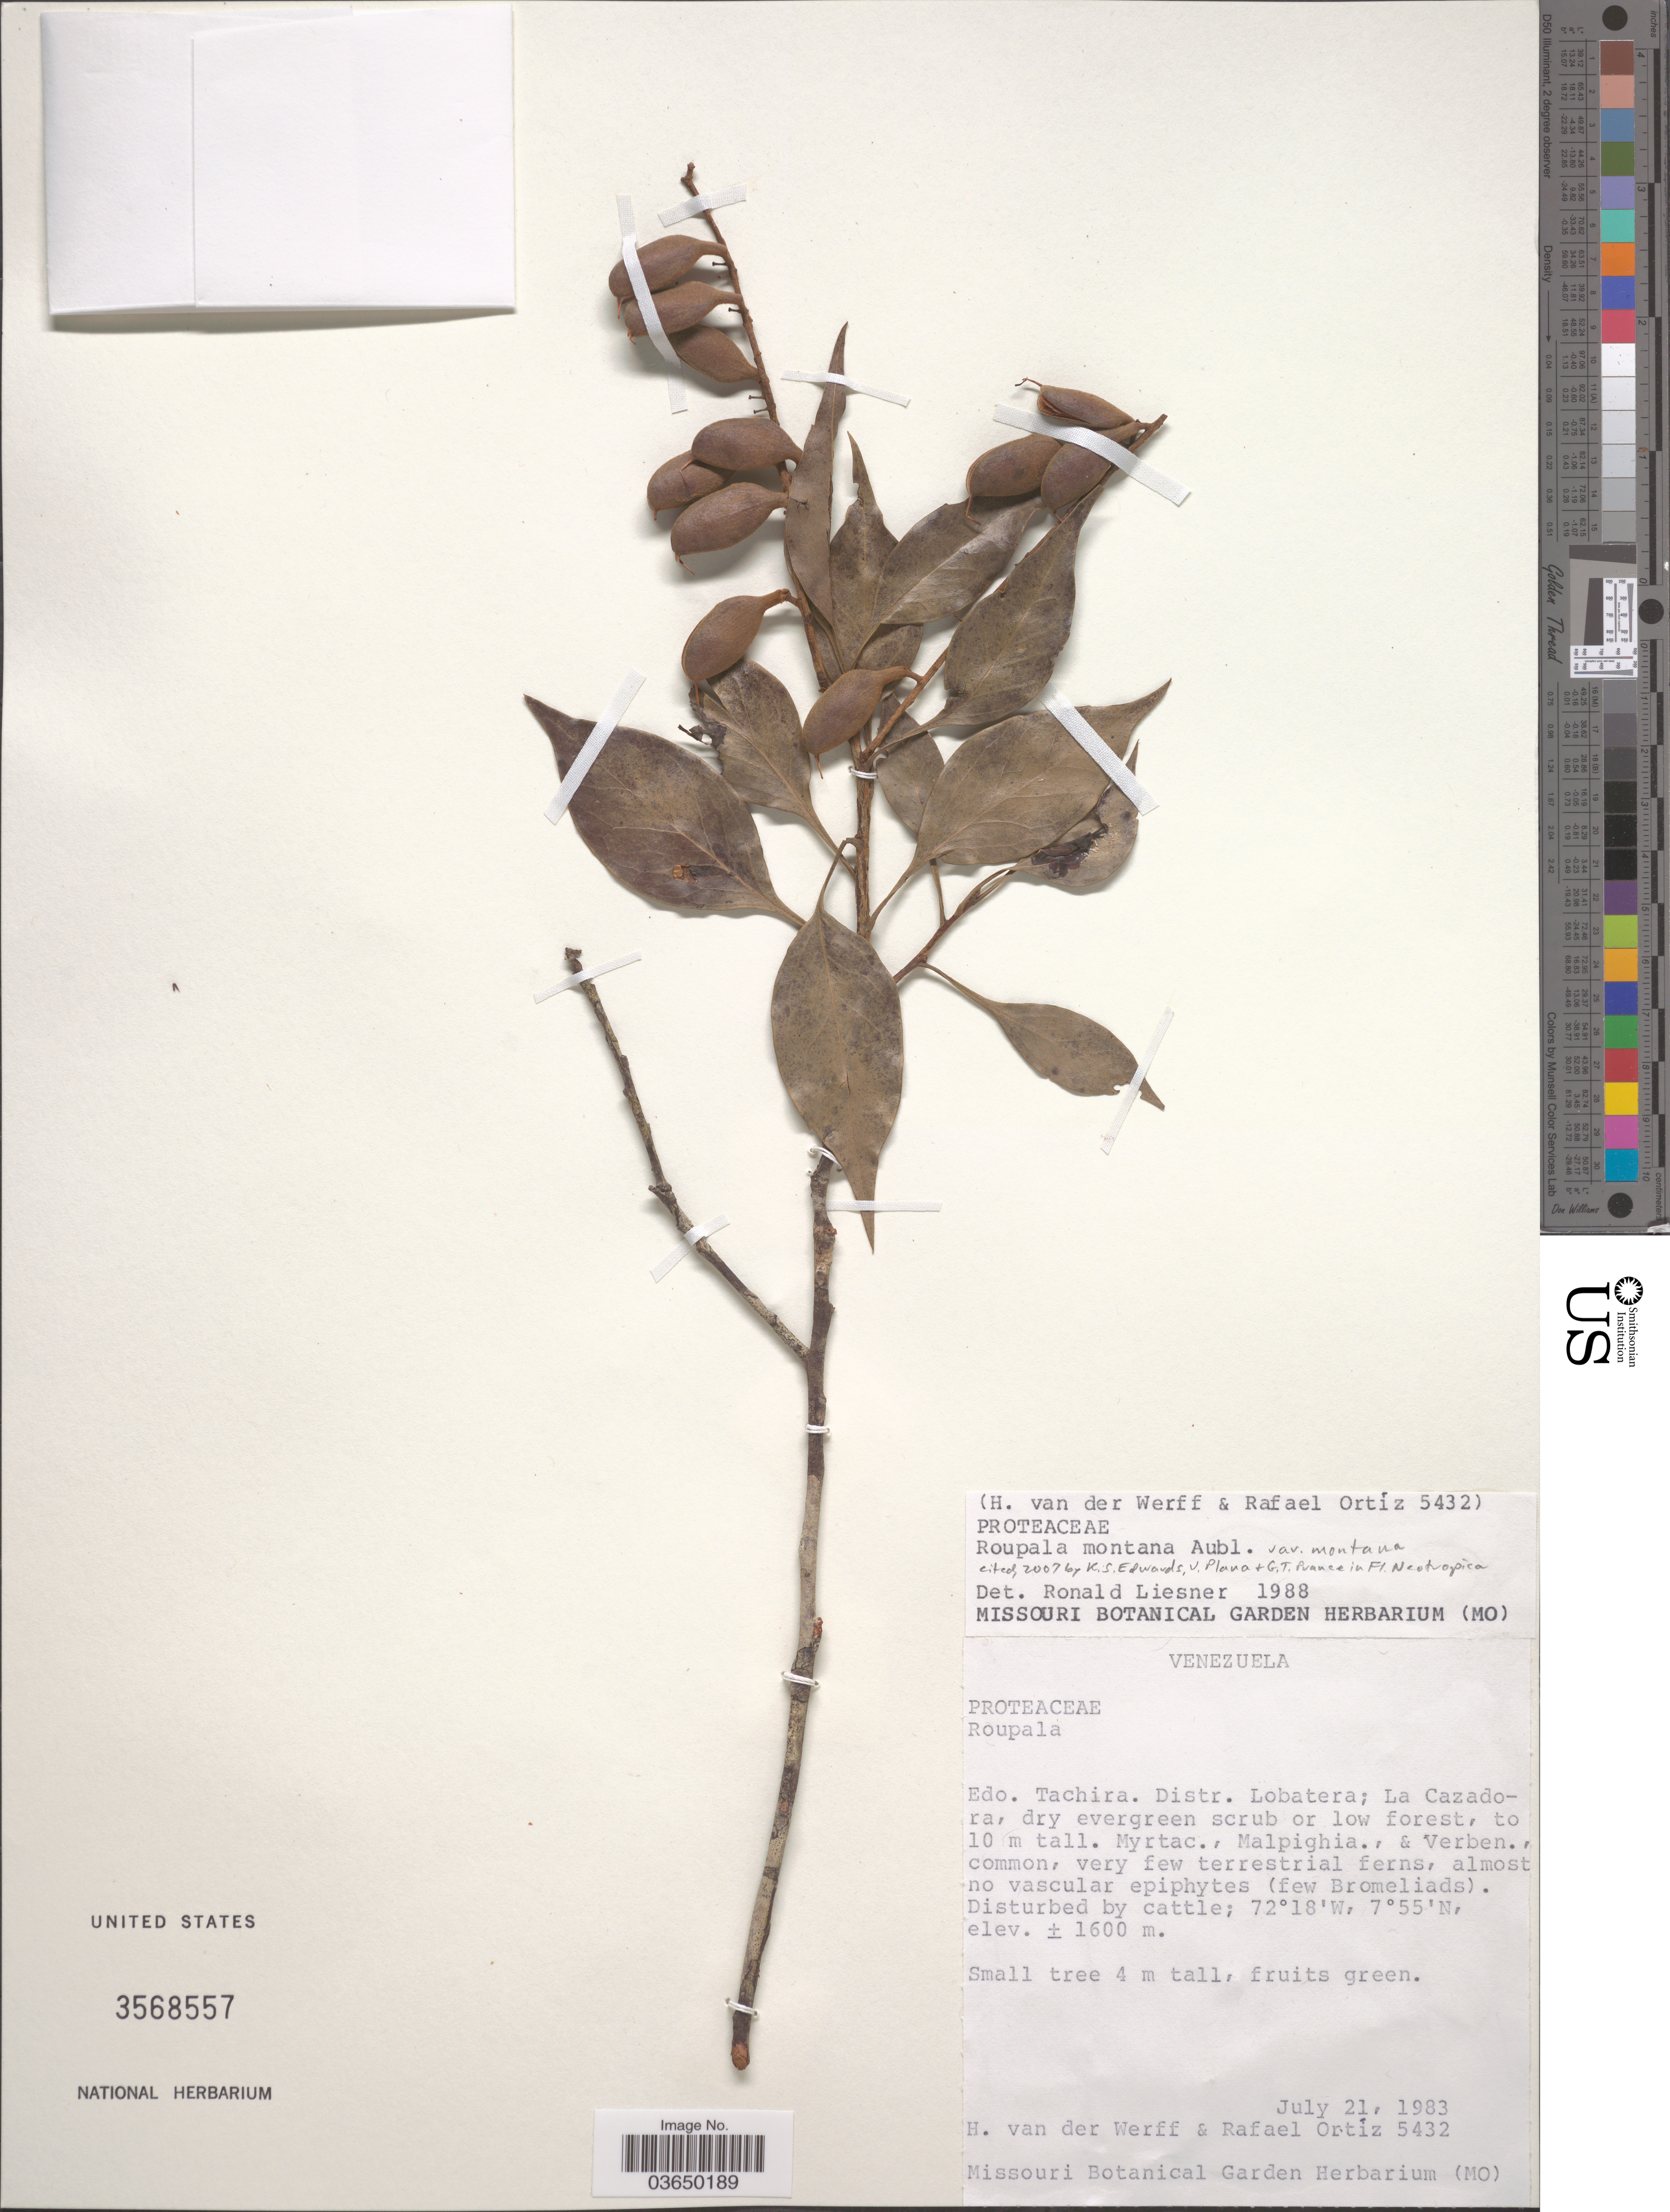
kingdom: Plantae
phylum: Tracheophyta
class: Magnoliopsida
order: Proteales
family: Proteaceae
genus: Roupala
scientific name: Roupala montana var. montana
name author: Aubl.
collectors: H. van der Werff & R. Ortiz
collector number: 5432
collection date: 1983-07-21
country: Venezuela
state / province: Tachira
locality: Distr. Lobatera; La Cazadora.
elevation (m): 1600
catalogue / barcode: US 3568557